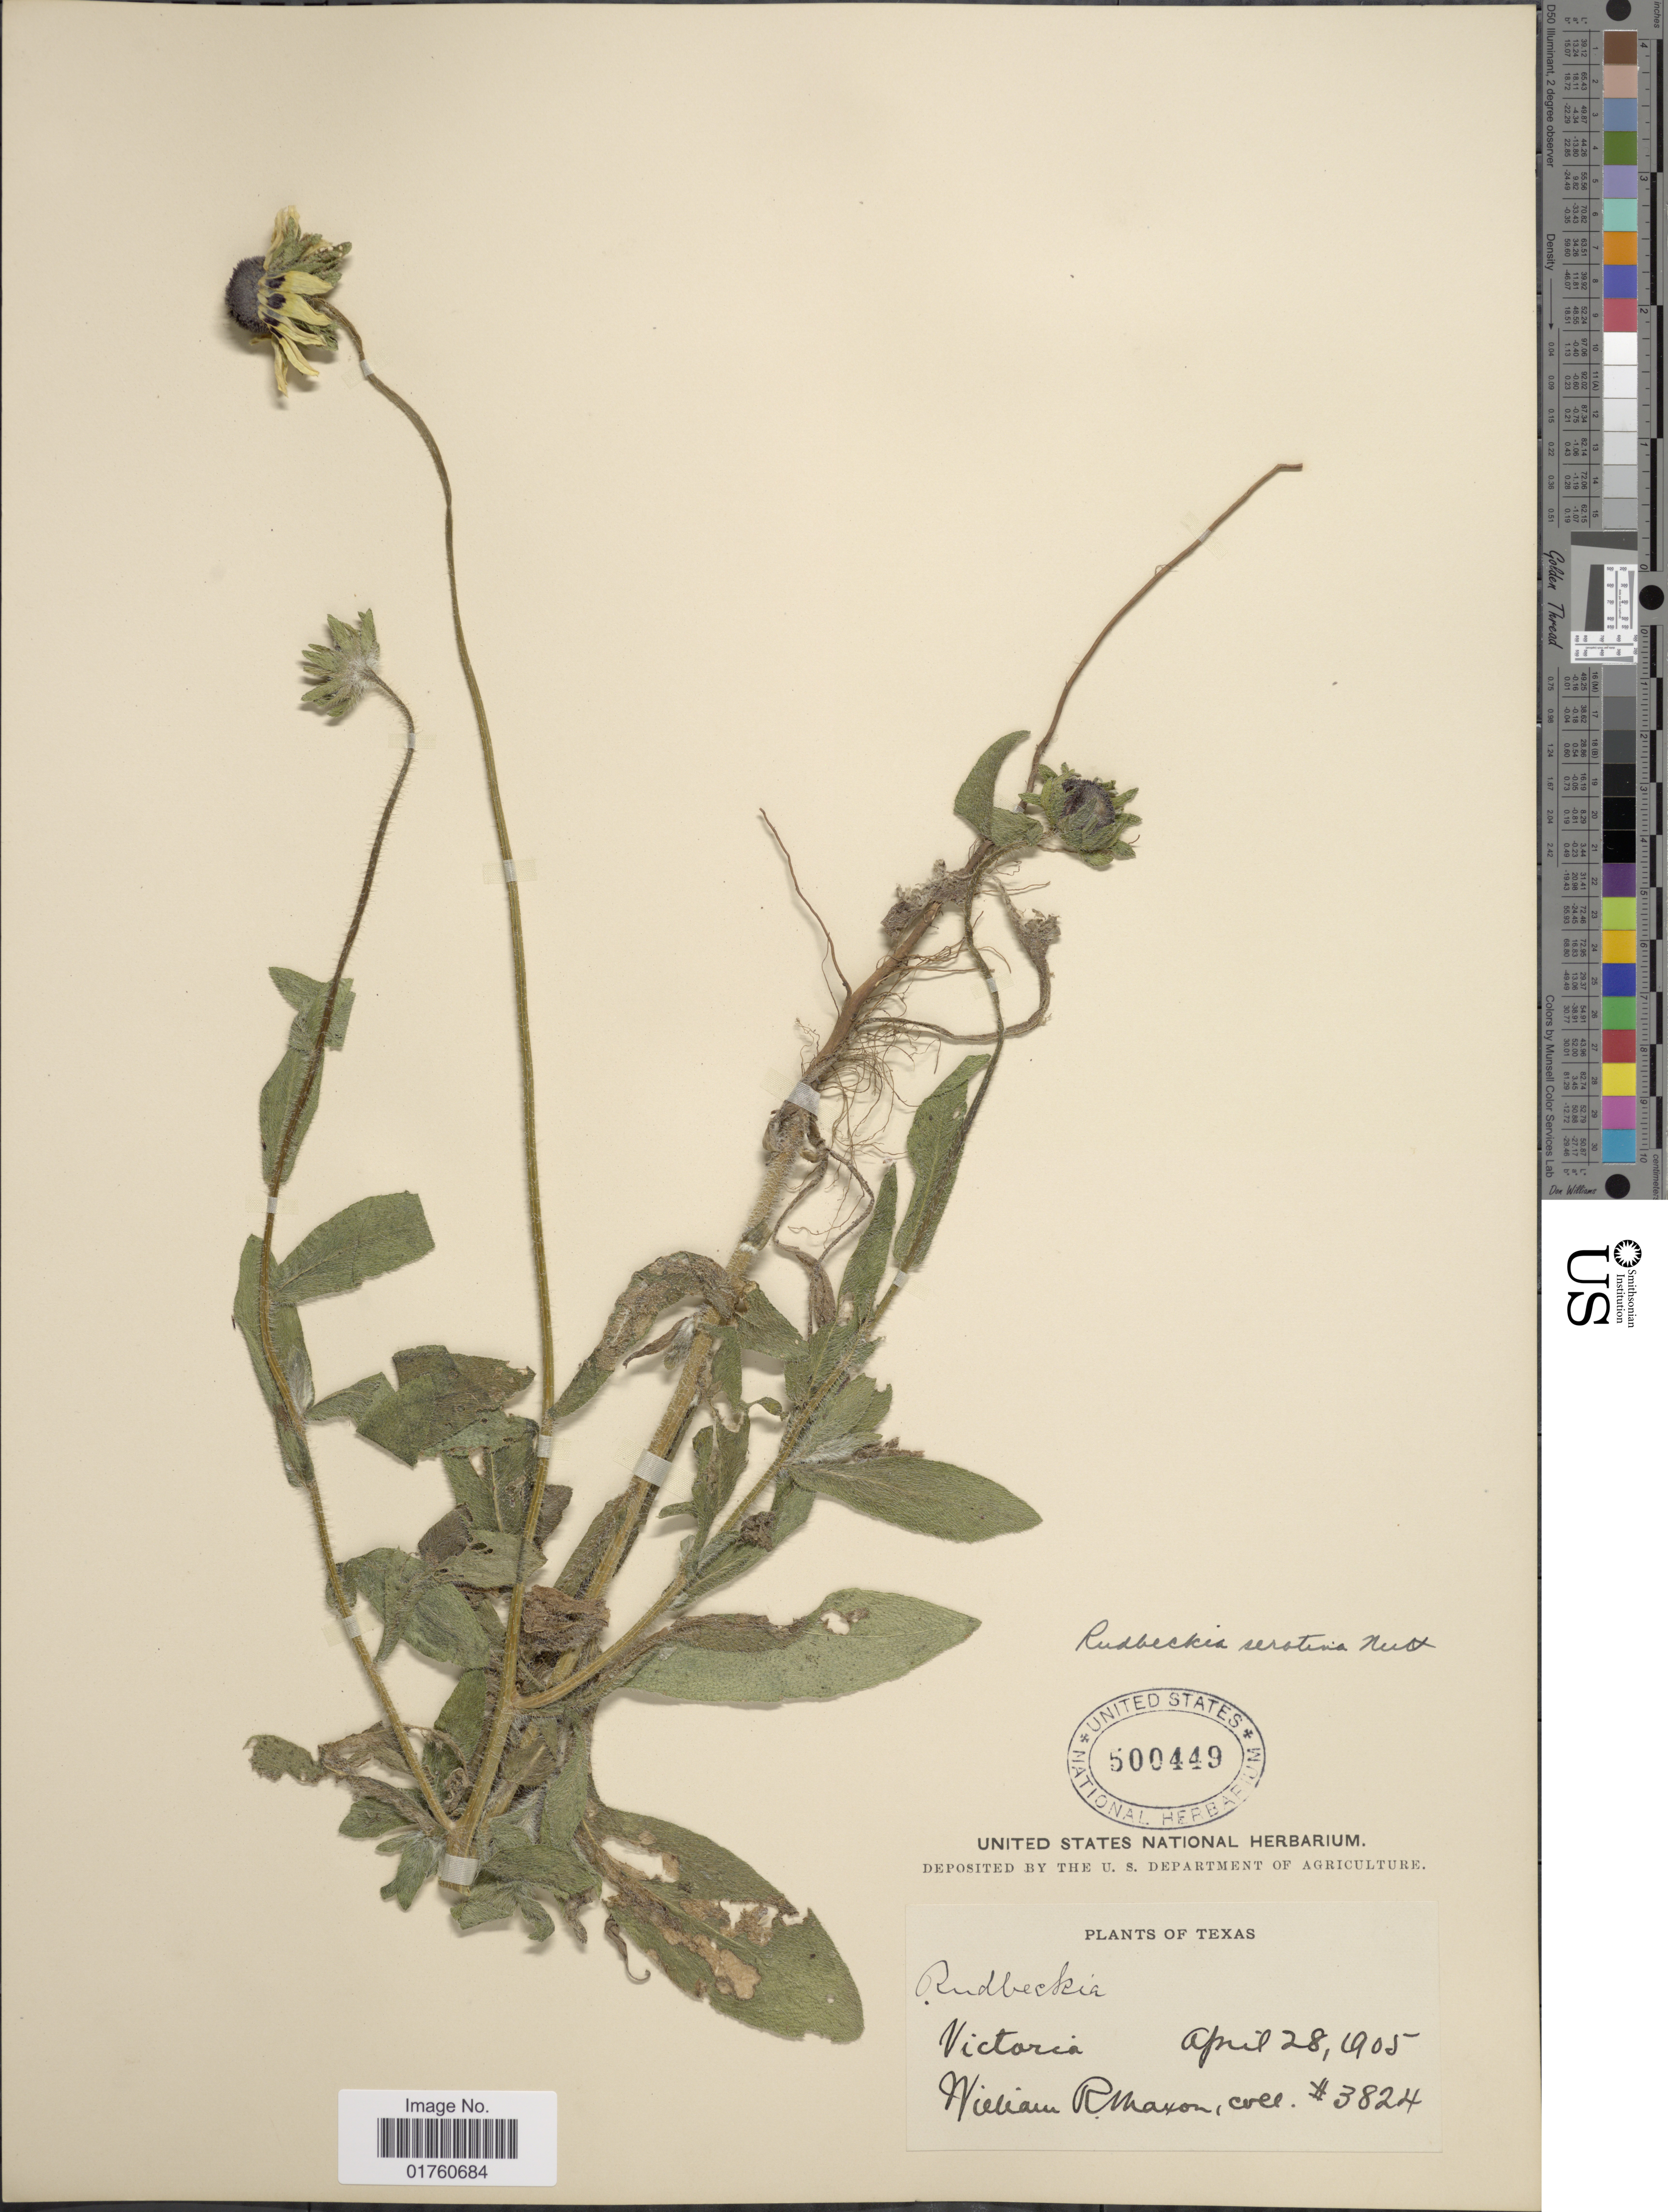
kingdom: Plantae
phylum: Tracheophyta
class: Magnoliopsida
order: Asterales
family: Asteraceae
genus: Rudbeckia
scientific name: Rudbeckia bicolor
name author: Nutt.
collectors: W. R. Maxon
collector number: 3824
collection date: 1905-04-28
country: United States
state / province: Texas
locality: Victoria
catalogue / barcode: US 500449